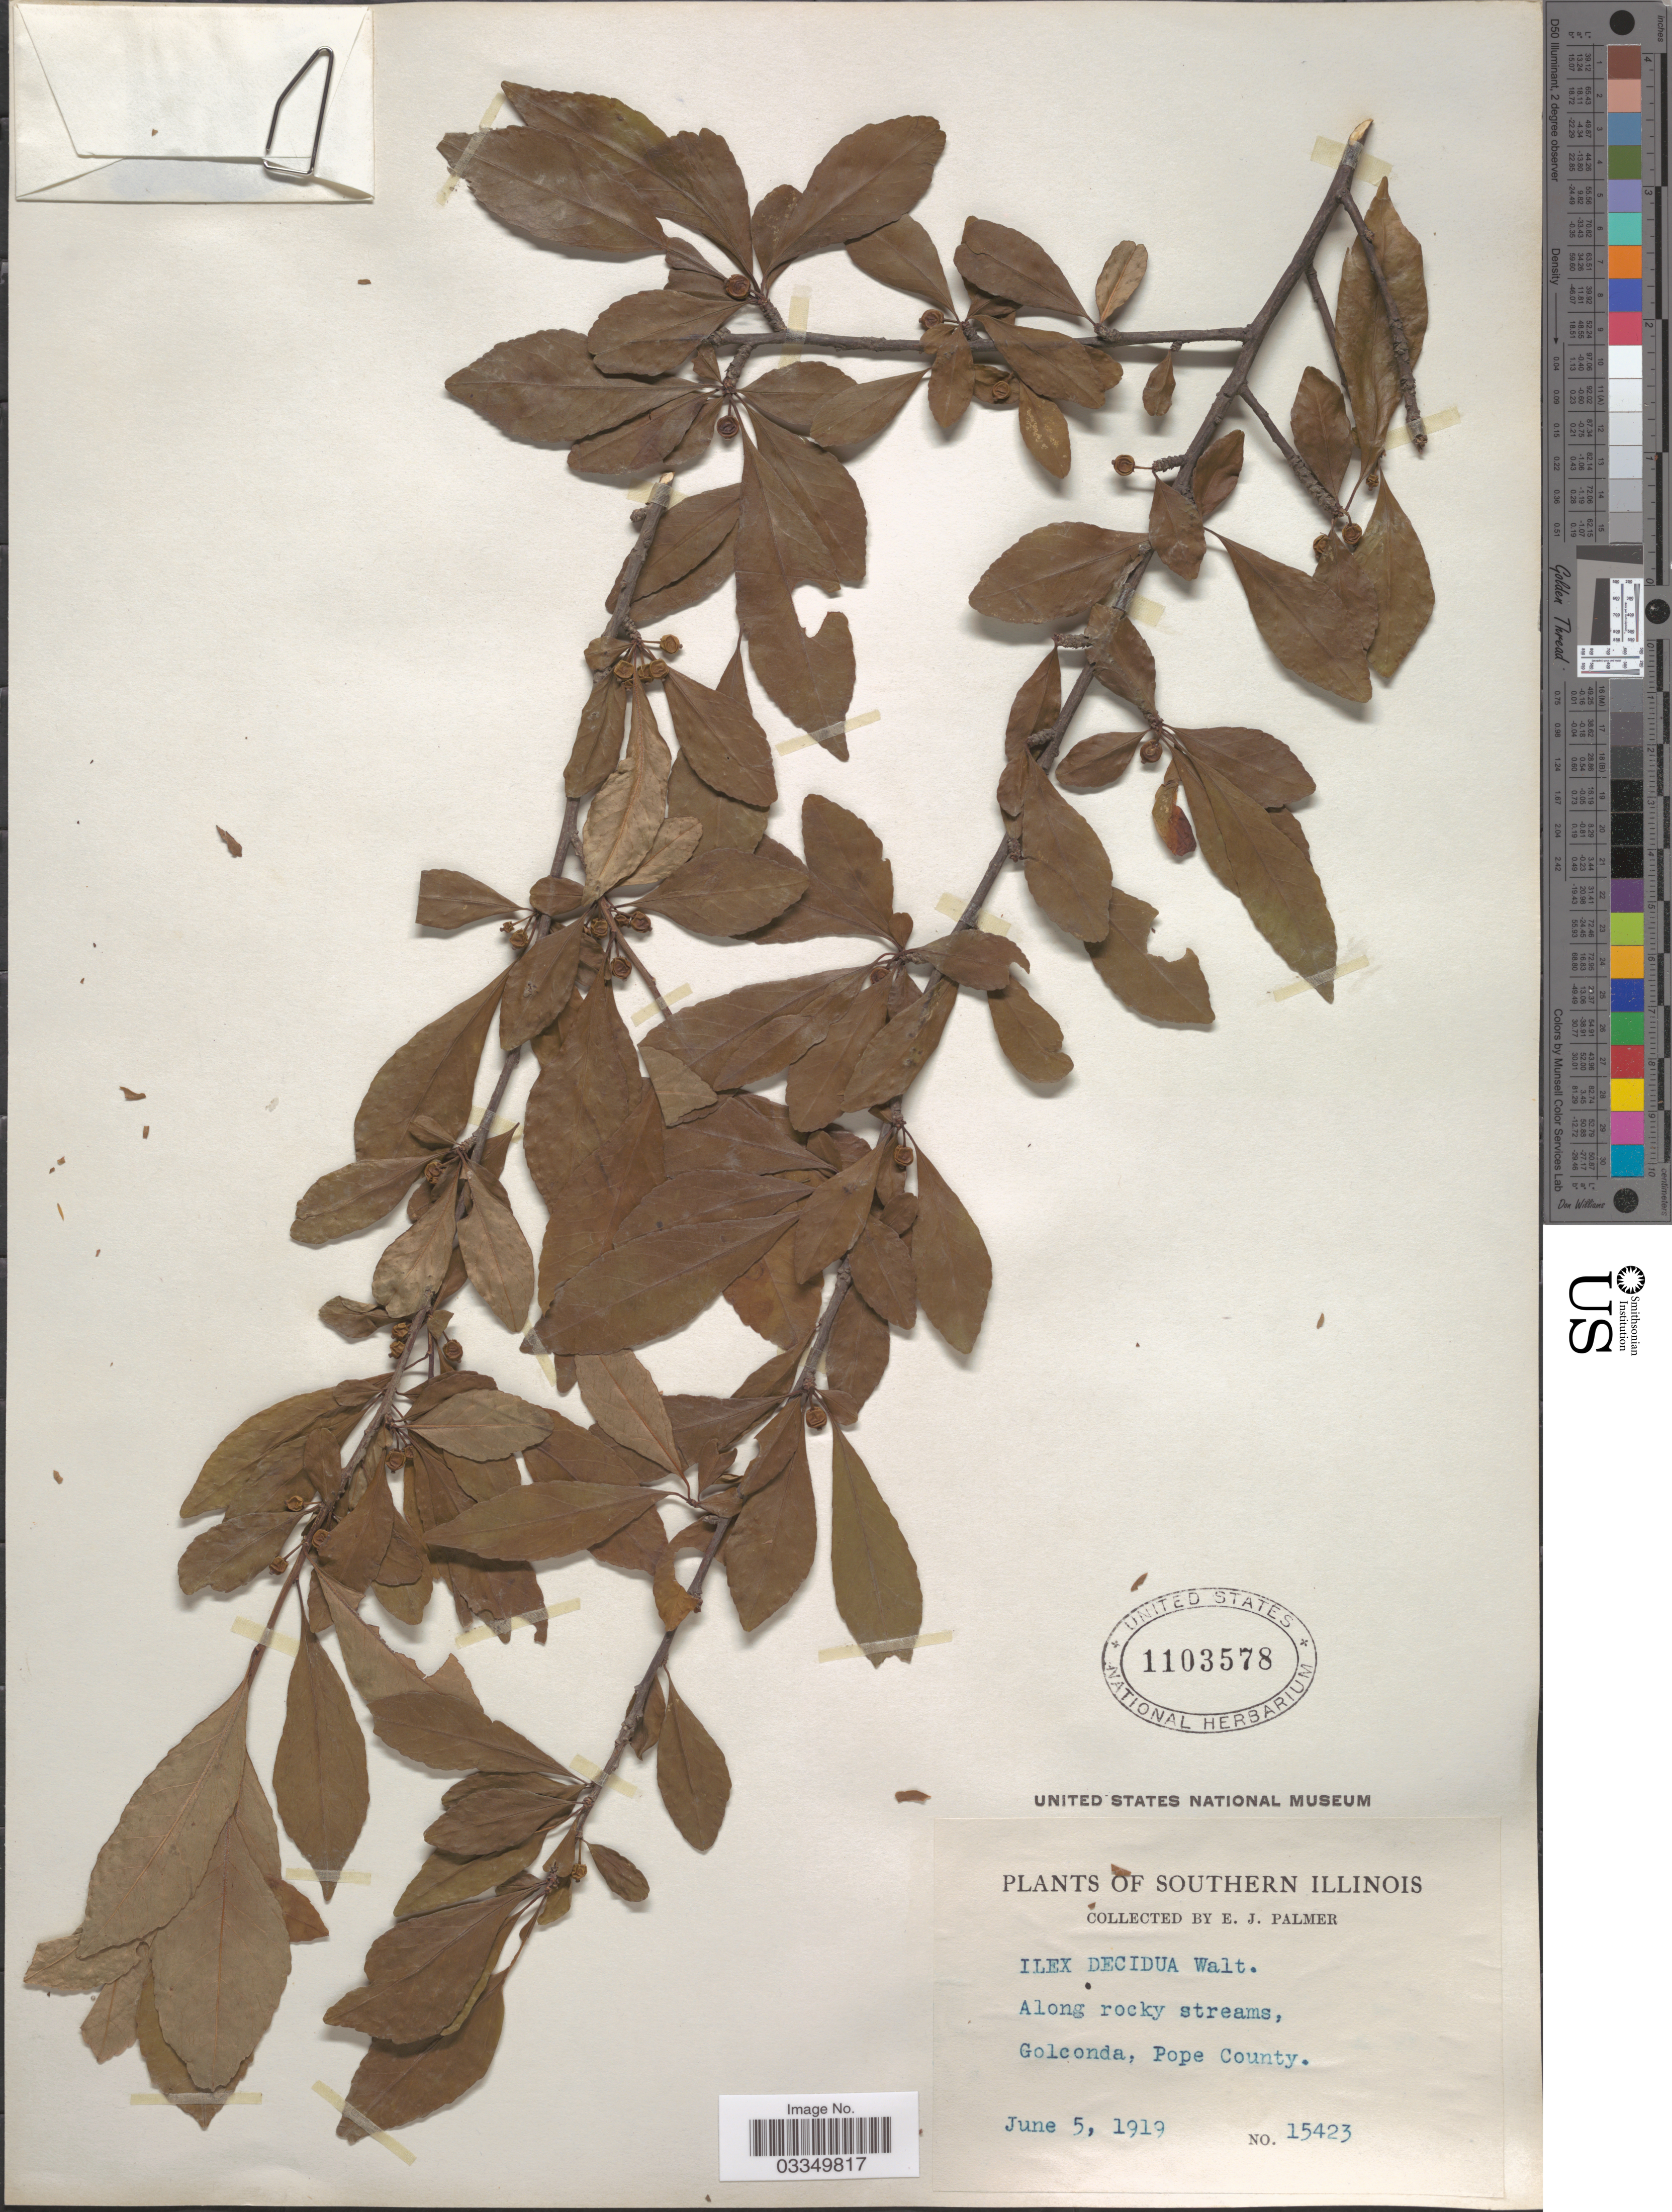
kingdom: Plantae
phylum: Tracheophyta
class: Magnoliopsida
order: Aquifoliales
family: Aquifoliaceae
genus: Ilex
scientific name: Ilex decidua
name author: Walter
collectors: E. J. Palmer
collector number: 15423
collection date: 1919-06-05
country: United States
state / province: Illinois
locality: Southern Illinois. Golconda, Pope County.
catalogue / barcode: US 1103578